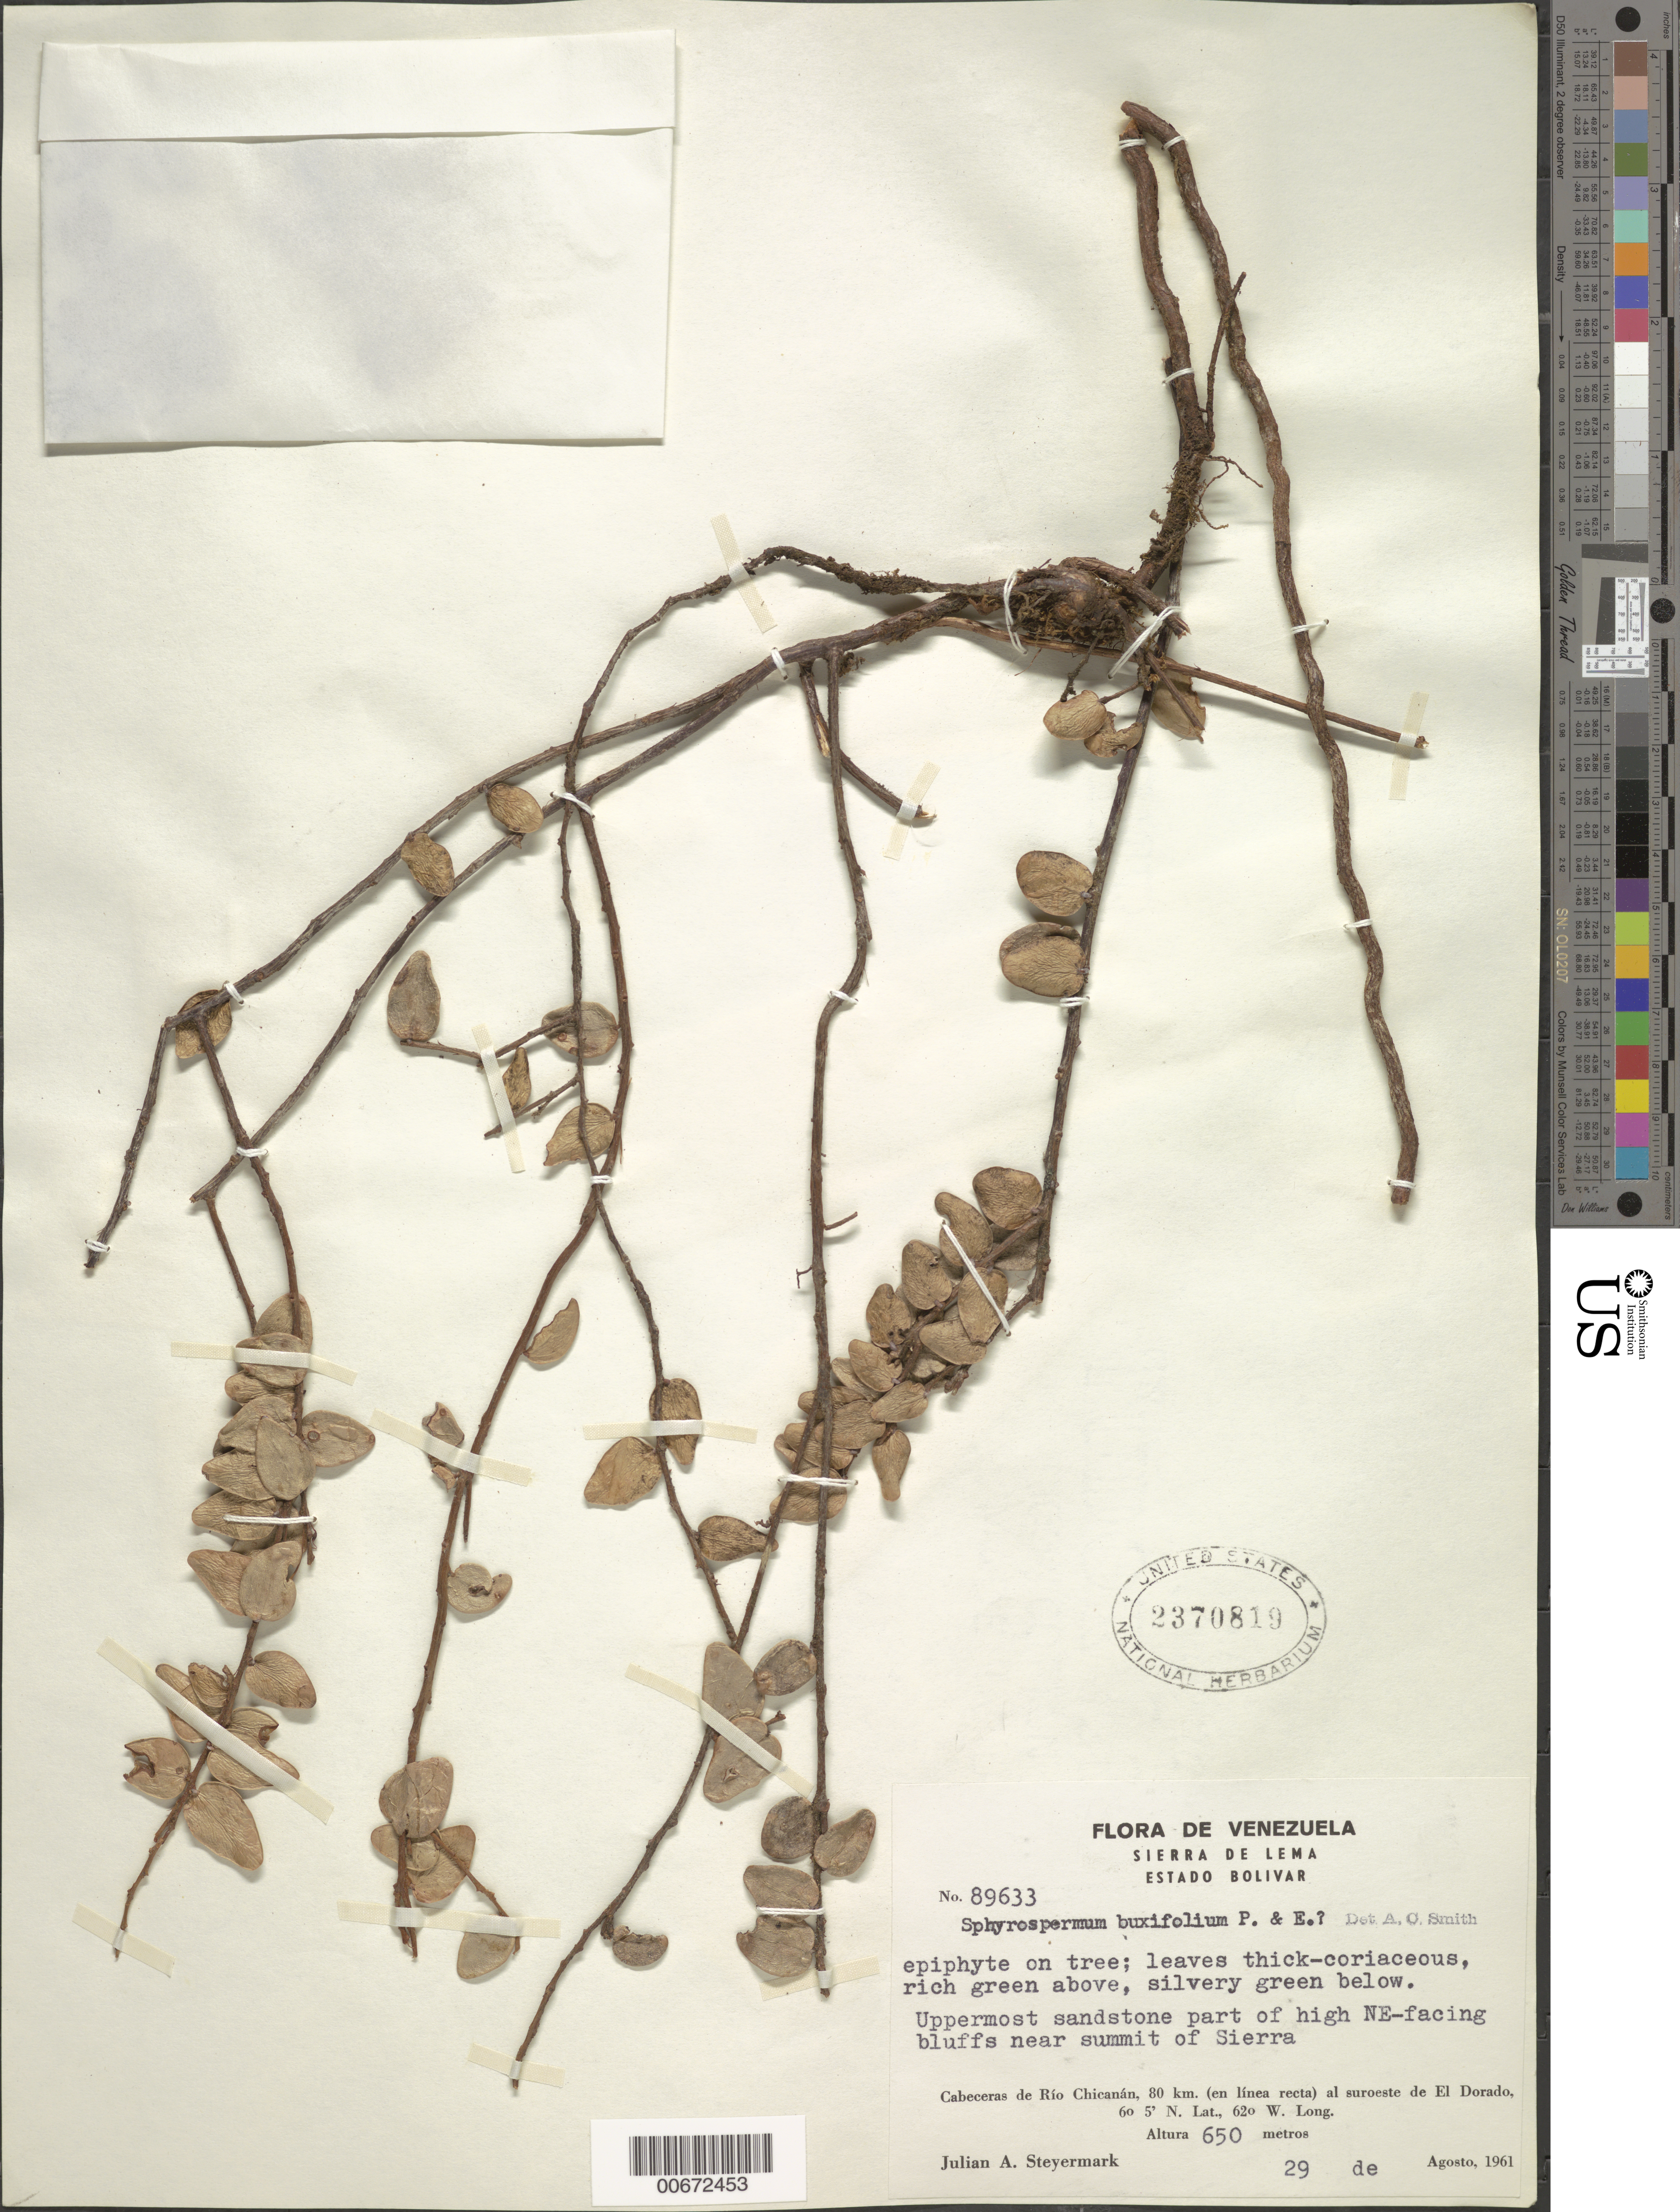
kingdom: Plantae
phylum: Tracheophyta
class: Magnoliopsida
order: Ericales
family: Ericaceae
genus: Sphyrospermum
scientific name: Sphyrospermum buxifolium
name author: Poepp. & Endl.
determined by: Smith, A. C.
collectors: J. Steyermark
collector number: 89633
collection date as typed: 29-Aug-61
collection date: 1961-08-29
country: Venezuela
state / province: Bolívar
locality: Sierra de Lema, Cabeceras de Río Chicanán, 80 km to the SW of El Dorado; west of waterfall of headwaters of Río Chicanan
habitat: Sandstone on high NE facing bluffs near summit of Sierra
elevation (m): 650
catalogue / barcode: US 2370819